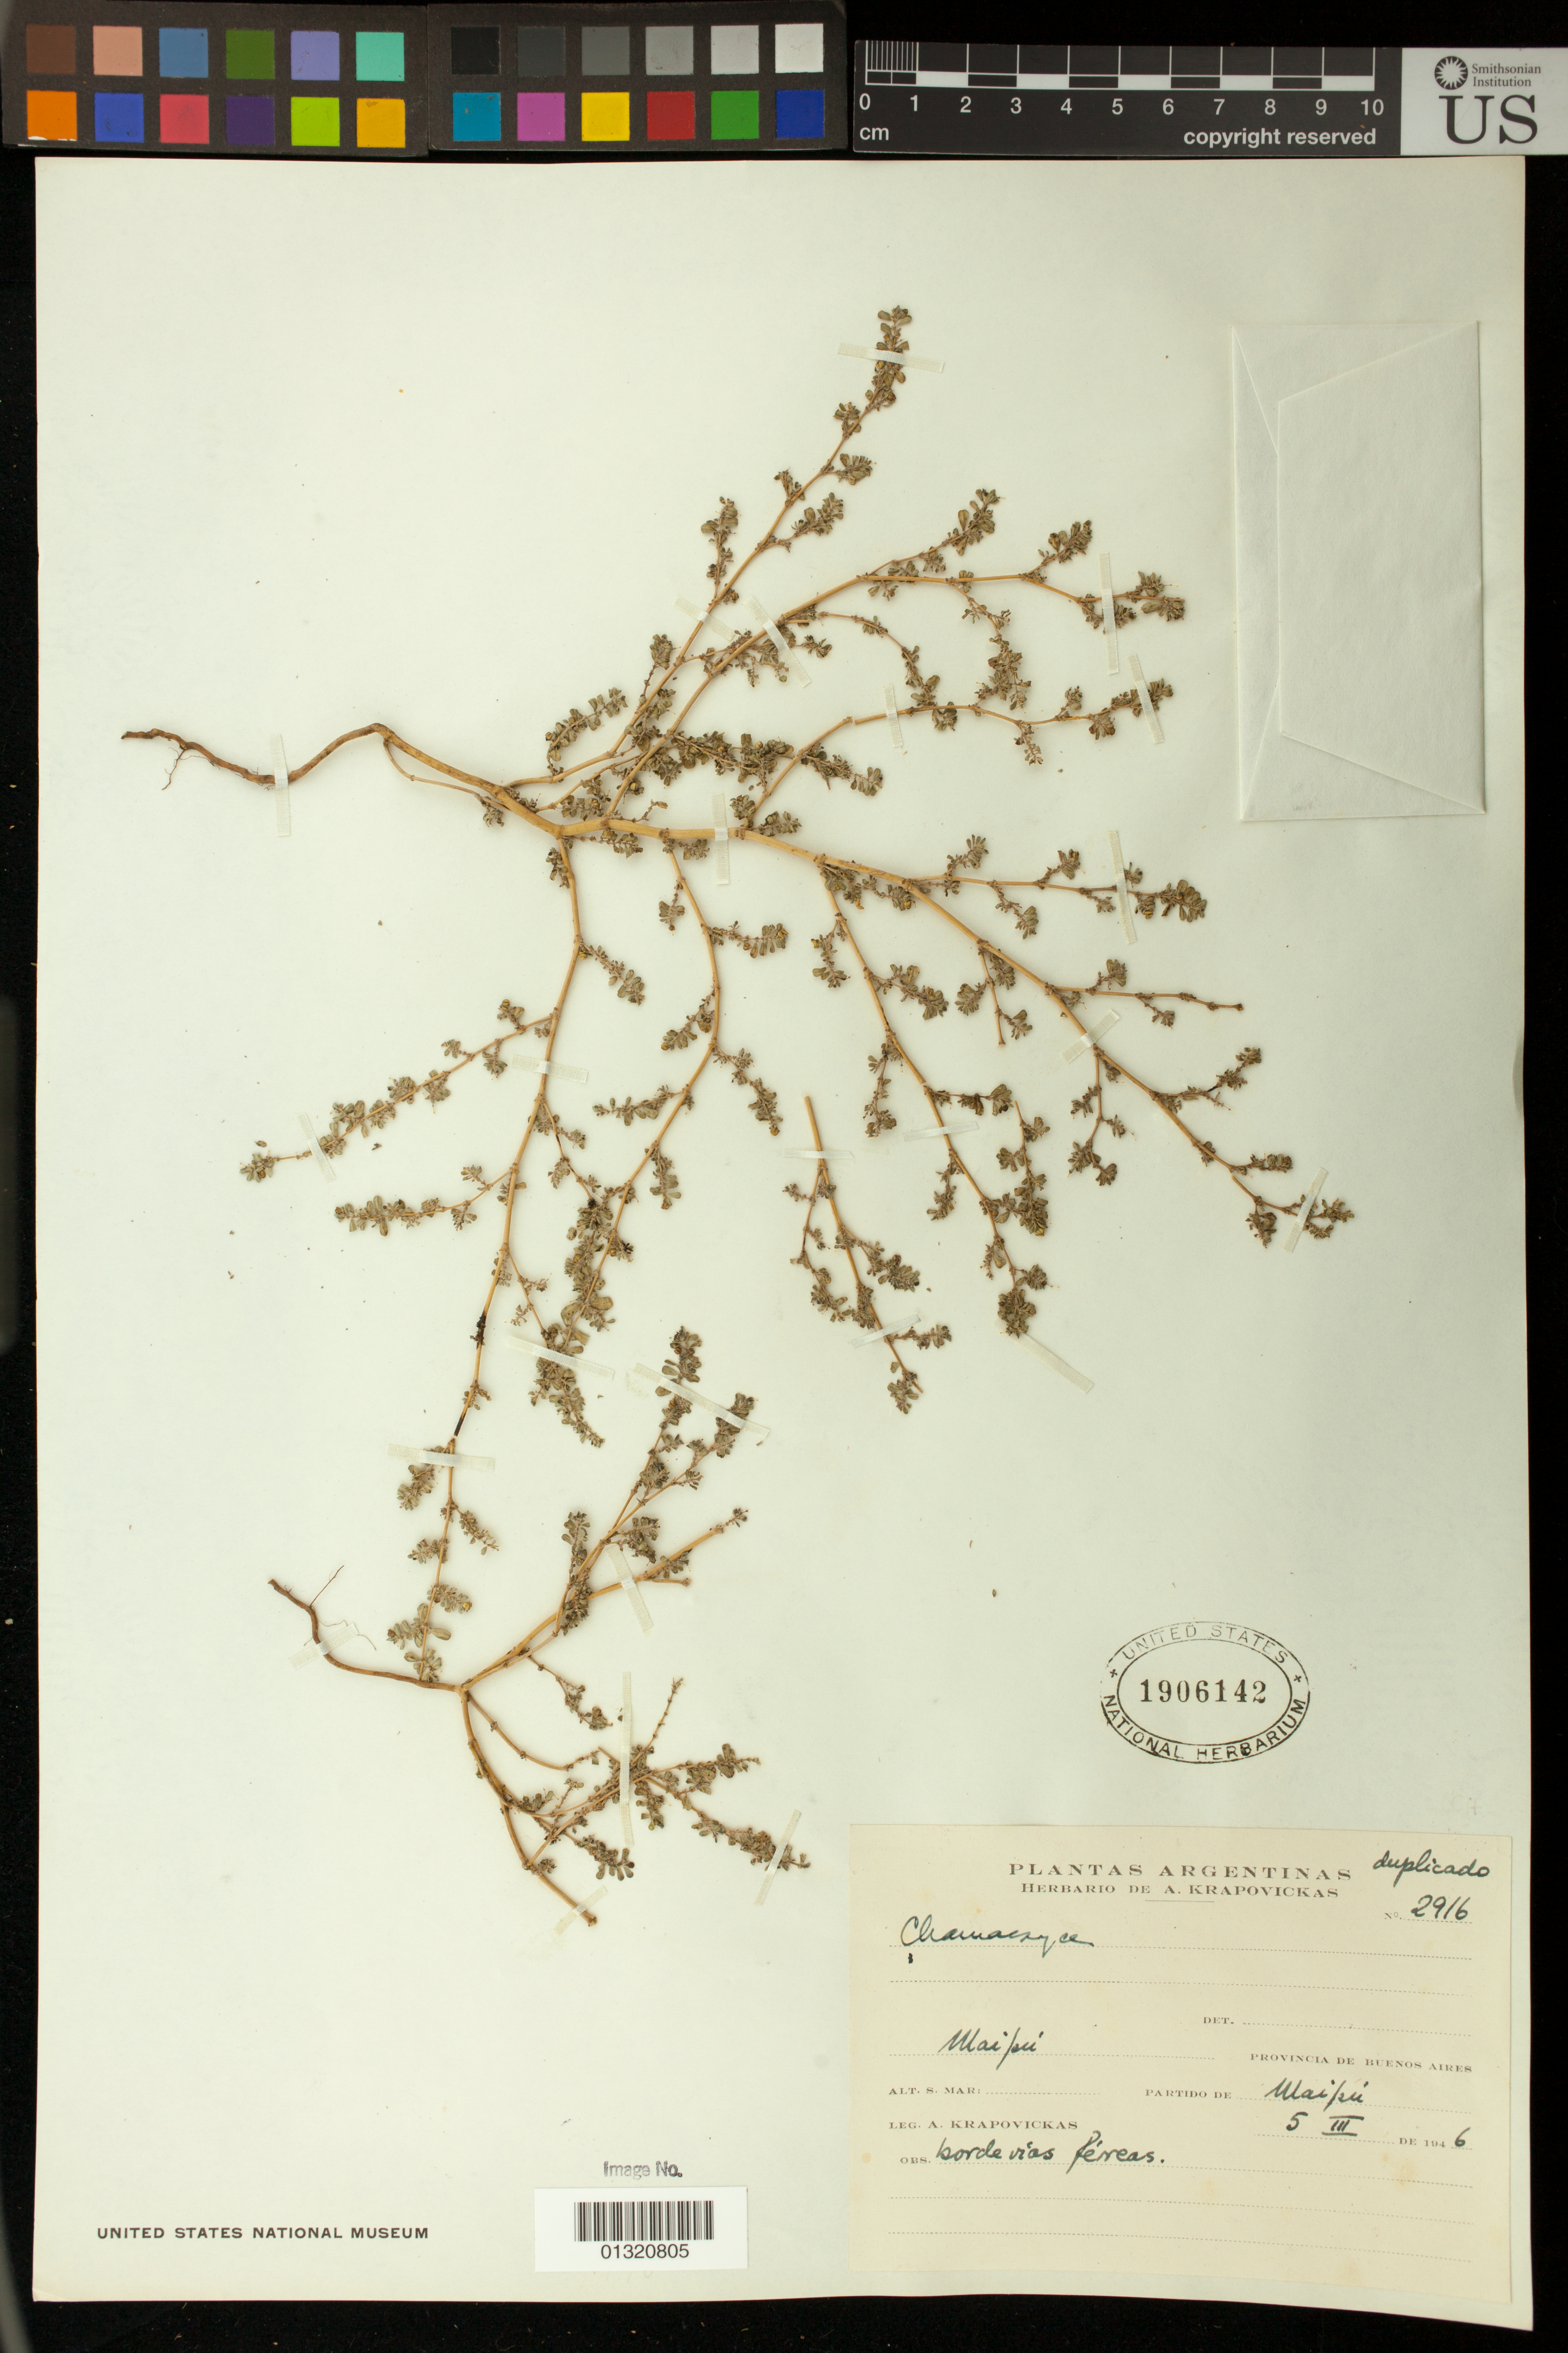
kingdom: Plantae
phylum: Tracheophyta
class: Magnoliopsida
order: Malpighiales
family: Euphorbiaceae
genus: Euphorbia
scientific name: Euphorbia sp.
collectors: A. Krapovicas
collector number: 2916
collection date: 1946-03-05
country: Argentina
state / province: Buenos Aires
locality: Partido de Maipú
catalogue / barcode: US 1906142